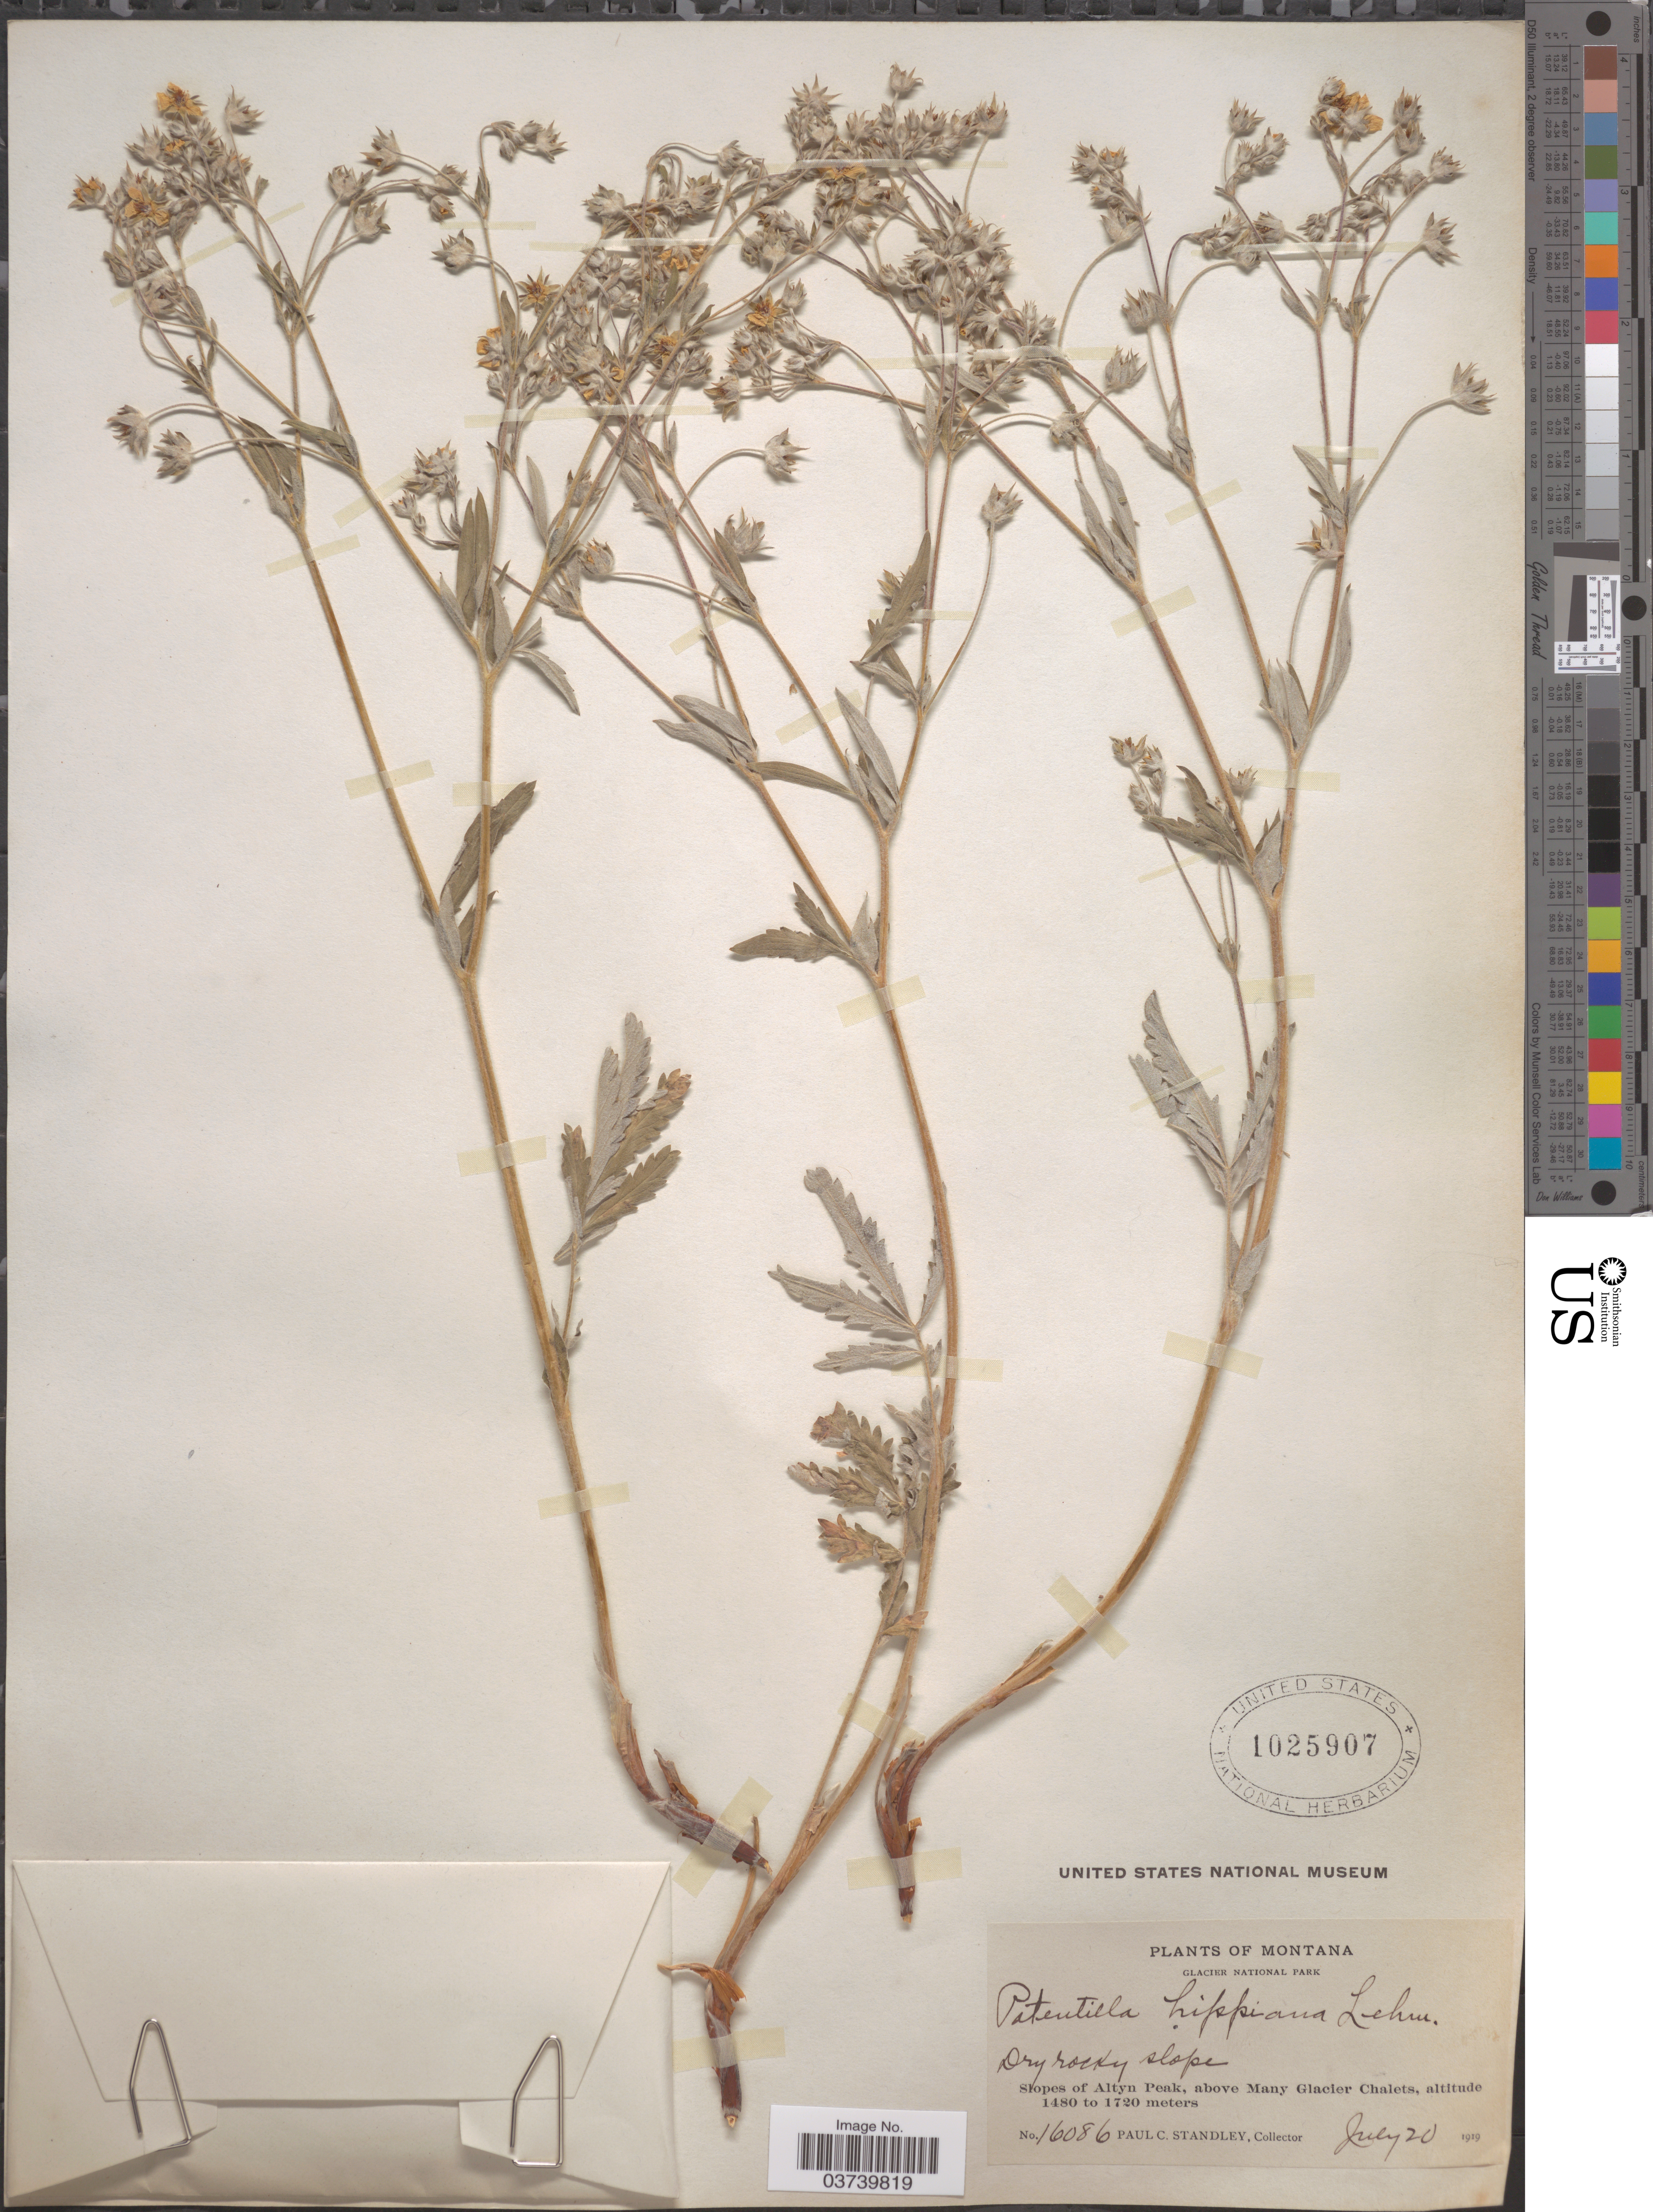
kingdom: Plantae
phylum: Tracheophyta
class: Magnoliopsida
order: Rosales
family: Rosaceae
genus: Potentilla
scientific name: Potentilla hippiana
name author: Lehm.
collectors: P. C. Standley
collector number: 16086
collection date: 1919-07-20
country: United States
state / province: Montana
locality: Glacier National Park. Dry rocky slope. Slopes of Altyn Peak, above Many Glacier Chalets.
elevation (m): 1480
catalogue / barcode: US 1025907